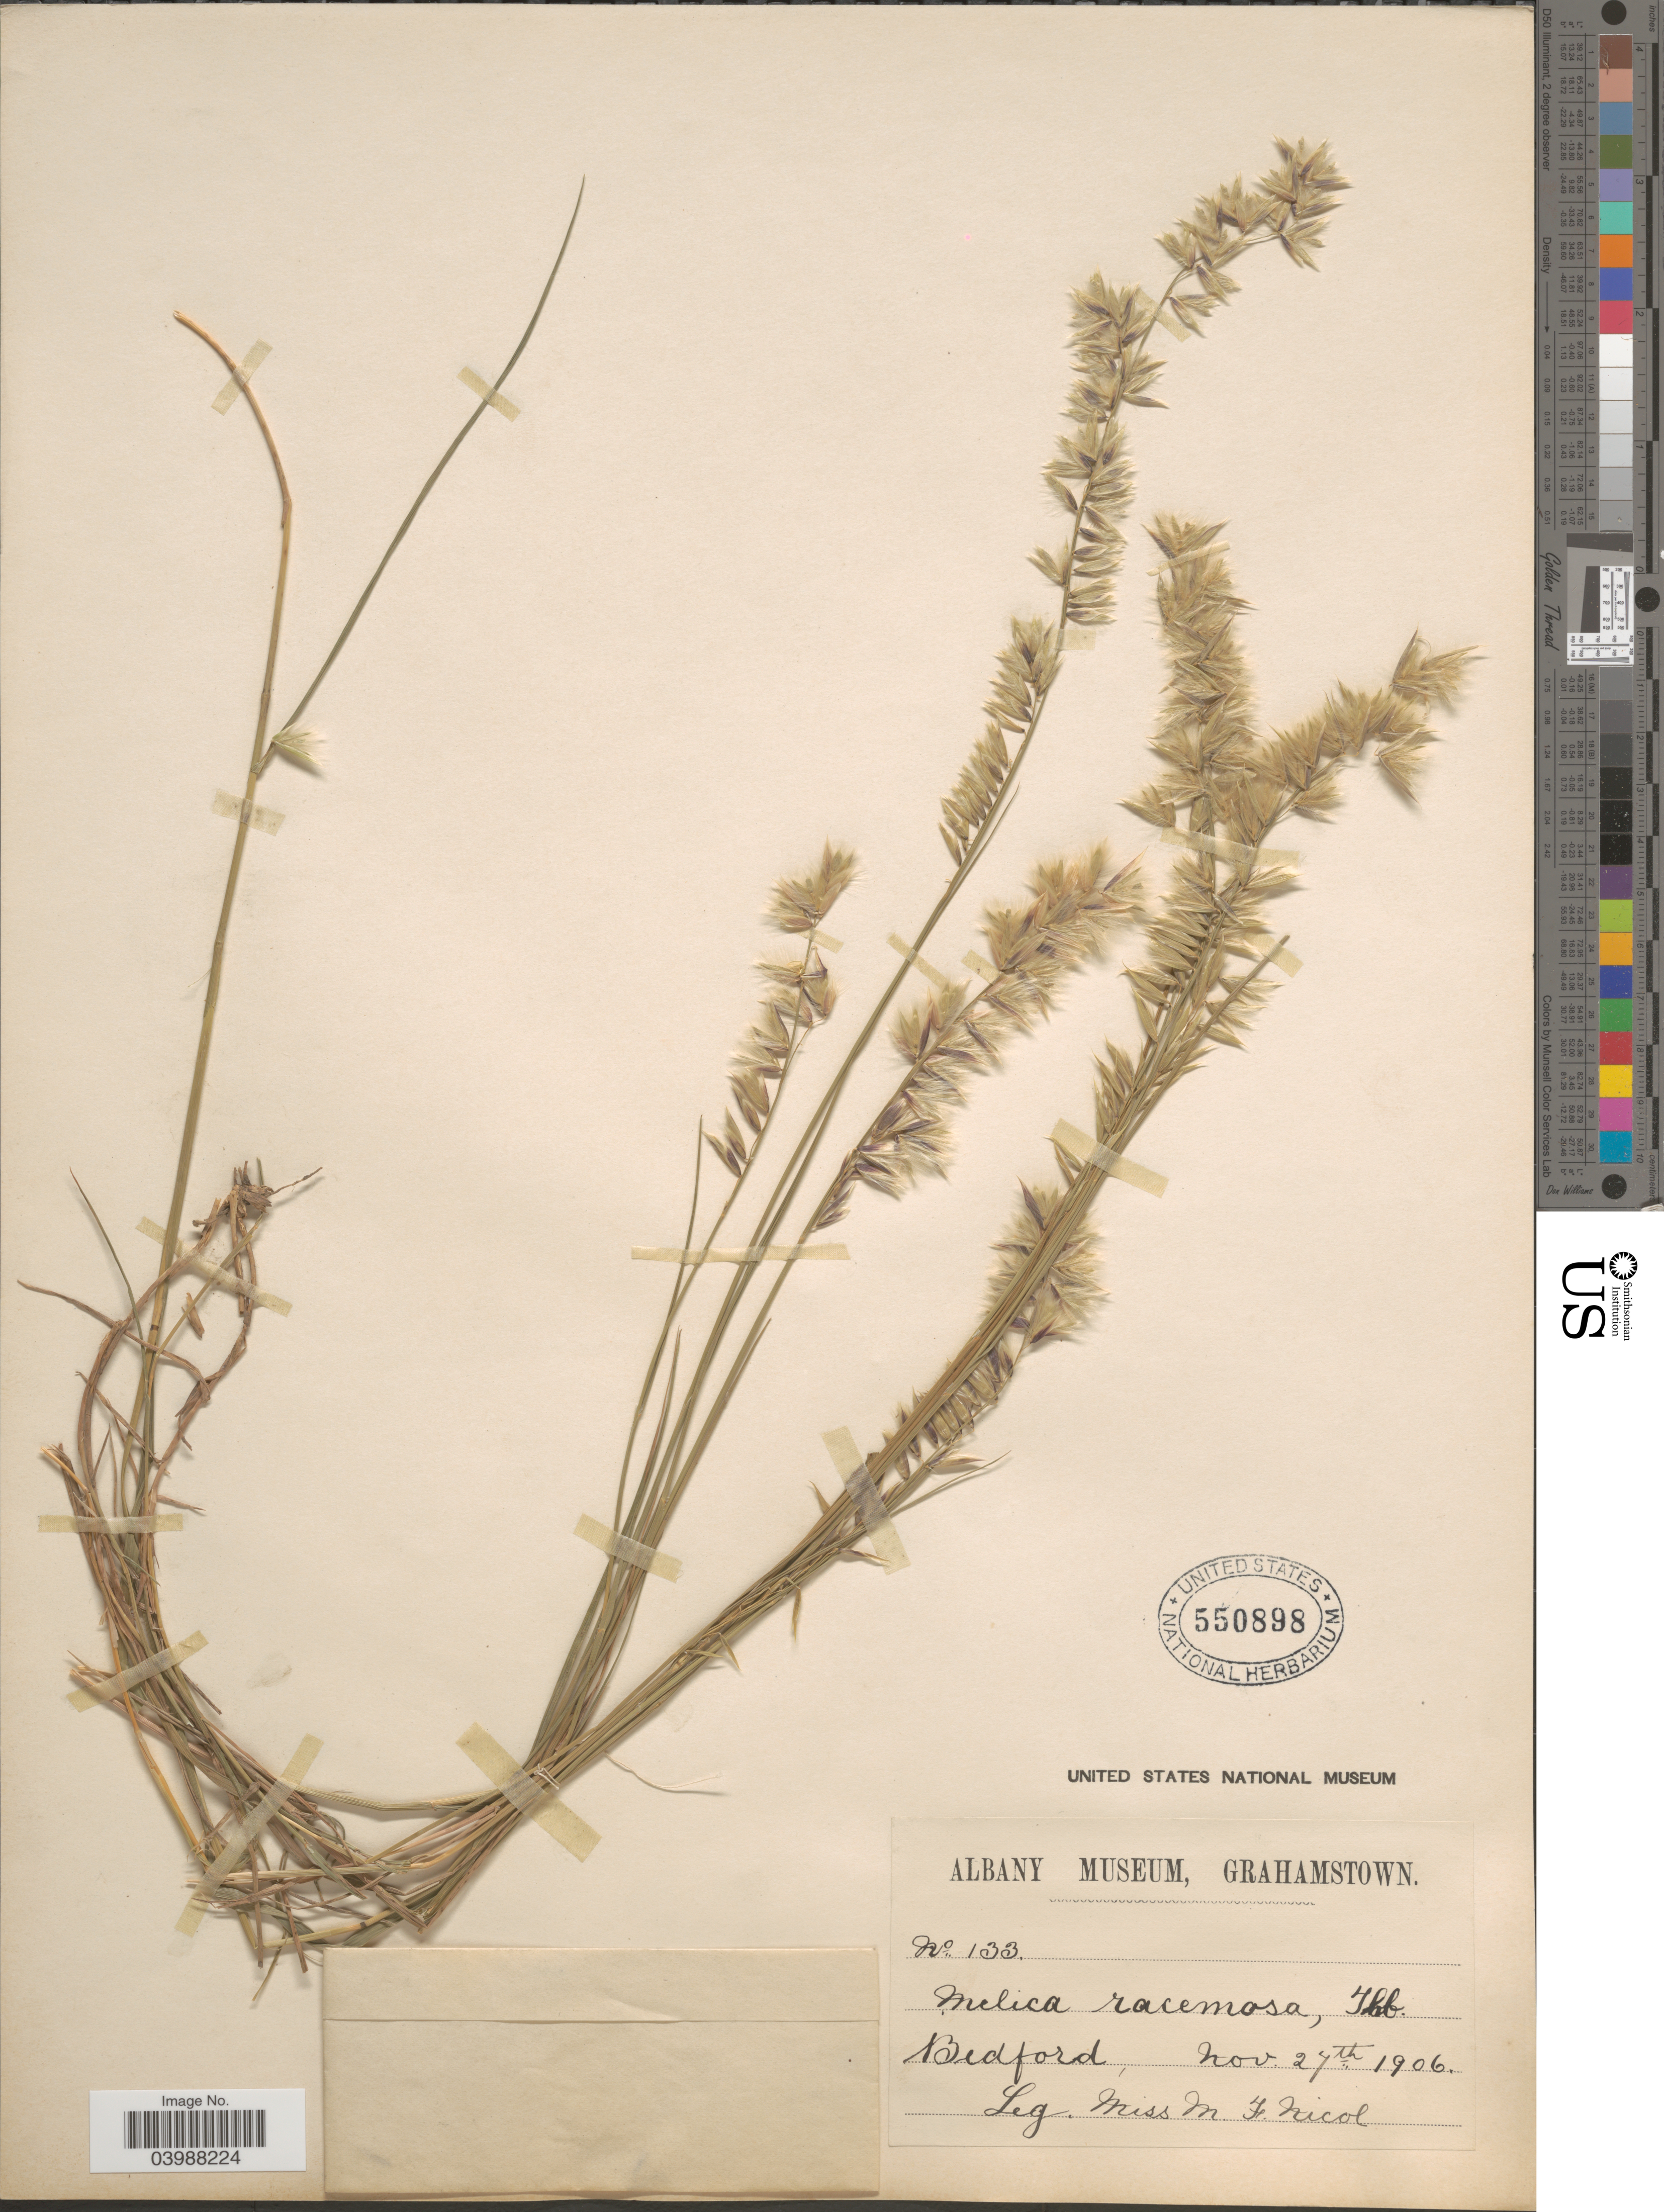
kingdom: Plantae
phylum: Tracheophyta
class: Liliopsida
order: Poales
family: Poaceae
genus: Melica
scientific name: Melica racemosa Muhl., nom. illeg.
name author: Muhl.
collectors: M. Nicol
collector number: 133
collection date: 1906-11-27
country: Albania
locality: Bedford.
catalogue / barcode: US 550898